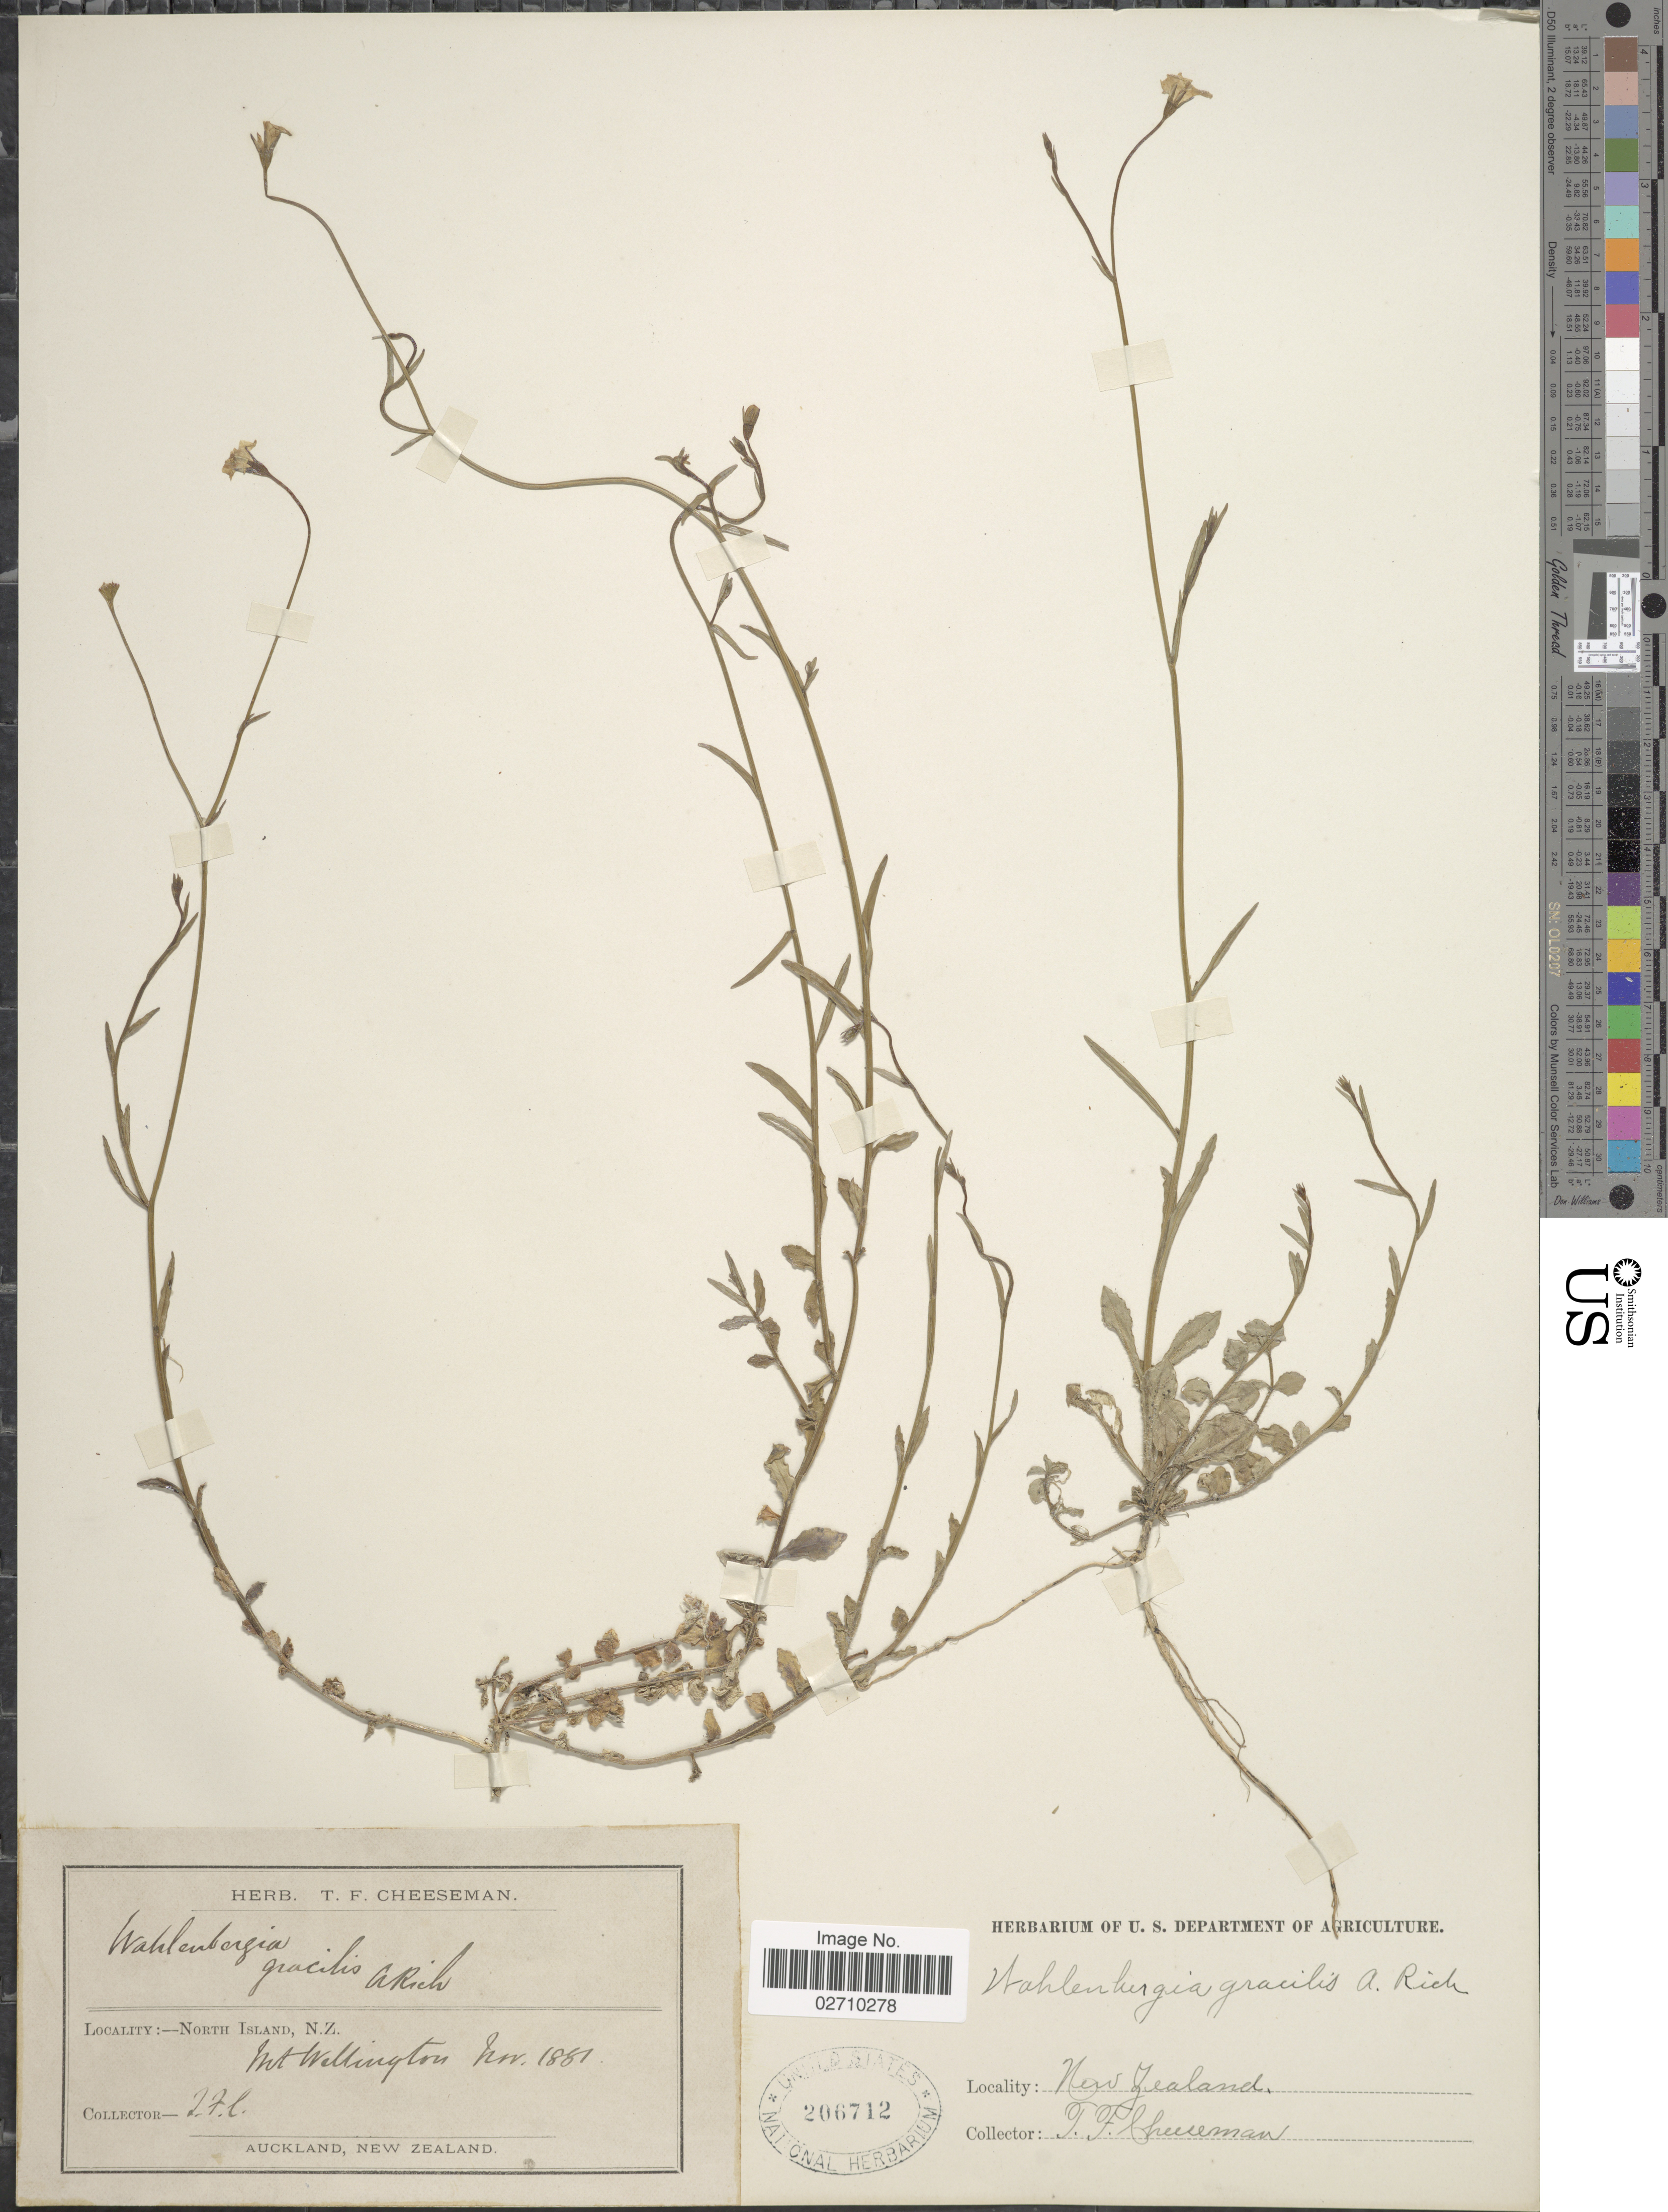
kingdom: Plantae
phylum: Tracheophyta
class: Magnoliopsida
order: Asterales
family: Campanulaceae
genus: Wahlenbergia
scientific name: Wahlenbergia gracilis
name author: A. DC.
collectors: T. F. Cheeseman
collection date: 1881-11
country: New Zealand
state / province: Wellington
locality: North Island. Mt. Wellington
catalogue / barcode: US 206712